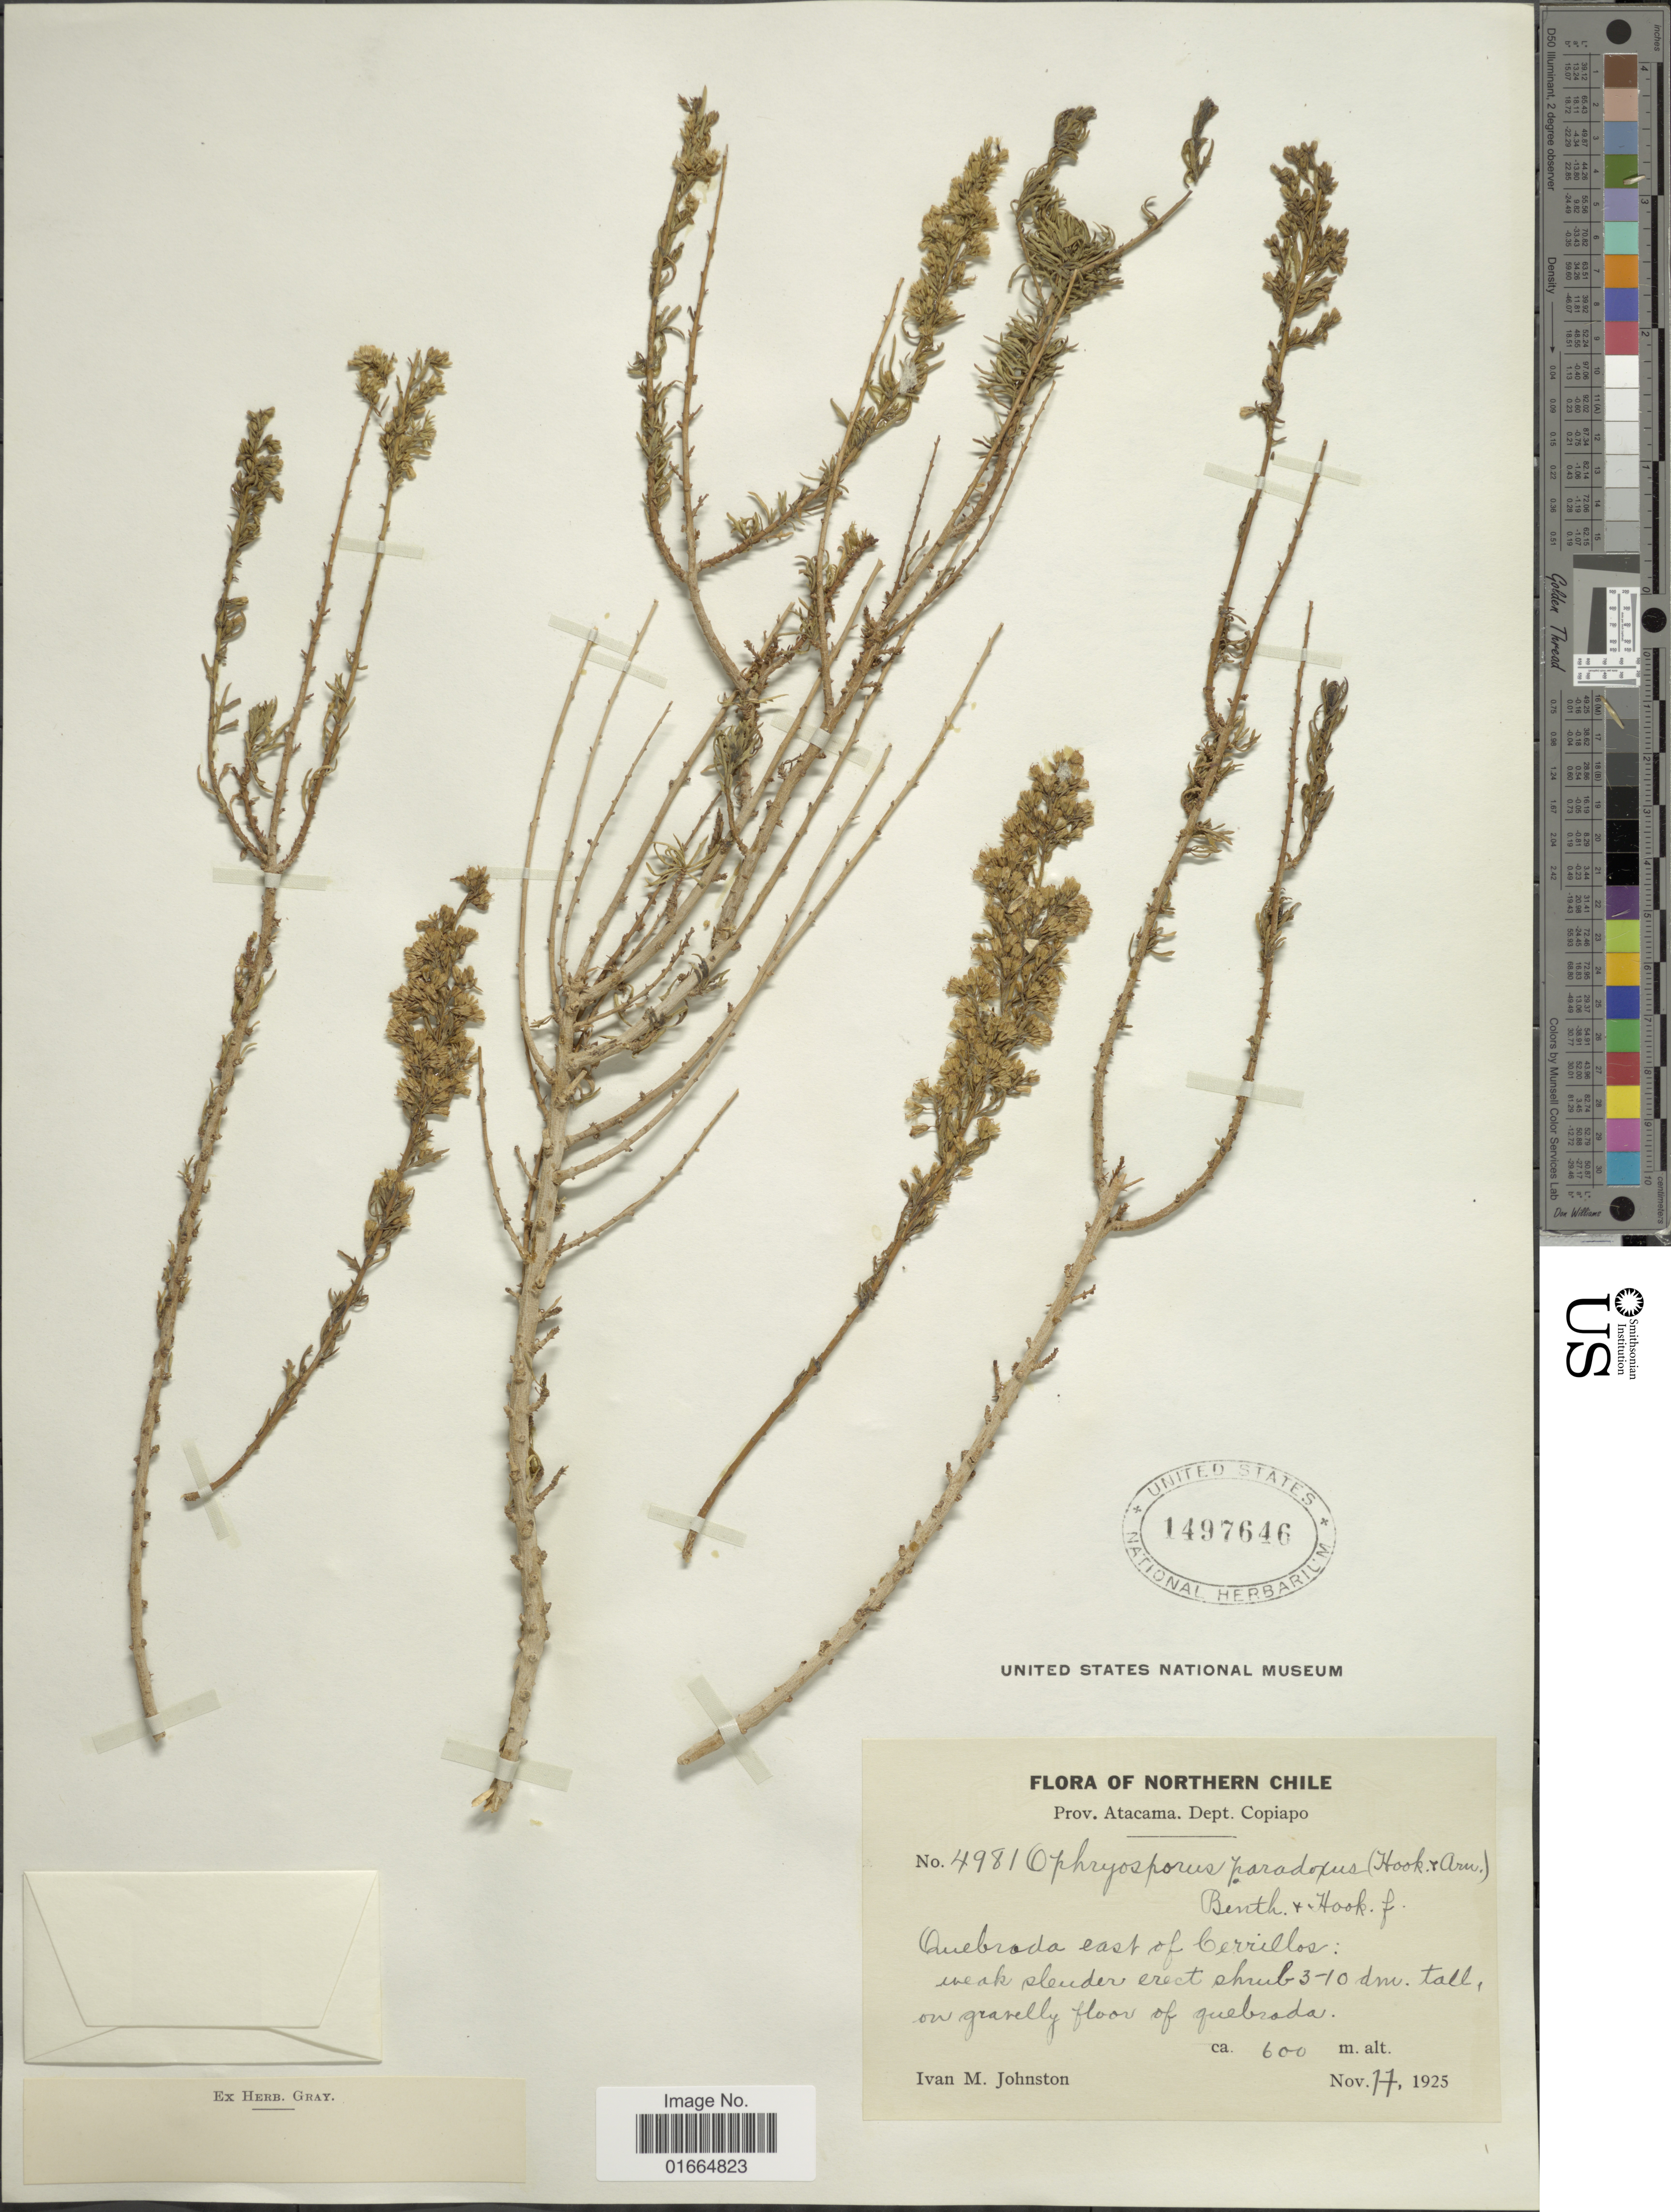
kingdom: Plantae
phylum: Tracheophyta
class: Magnoliopsida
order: Asterales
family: Asteraceae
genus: Ophryosporus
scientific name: Ophryosporus paradoxus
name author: (Hook. & Arn.) Benth. & Hook. f. ex B.D. Jacks.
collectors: I.M. Johnston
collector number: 4981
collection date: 1925-11-11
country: Chile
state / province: Atacama (III)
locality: Prov. Atacama. Dept. Copiapo. Quebrada east of Cerrillos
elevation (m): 600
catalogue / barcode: US 1497646